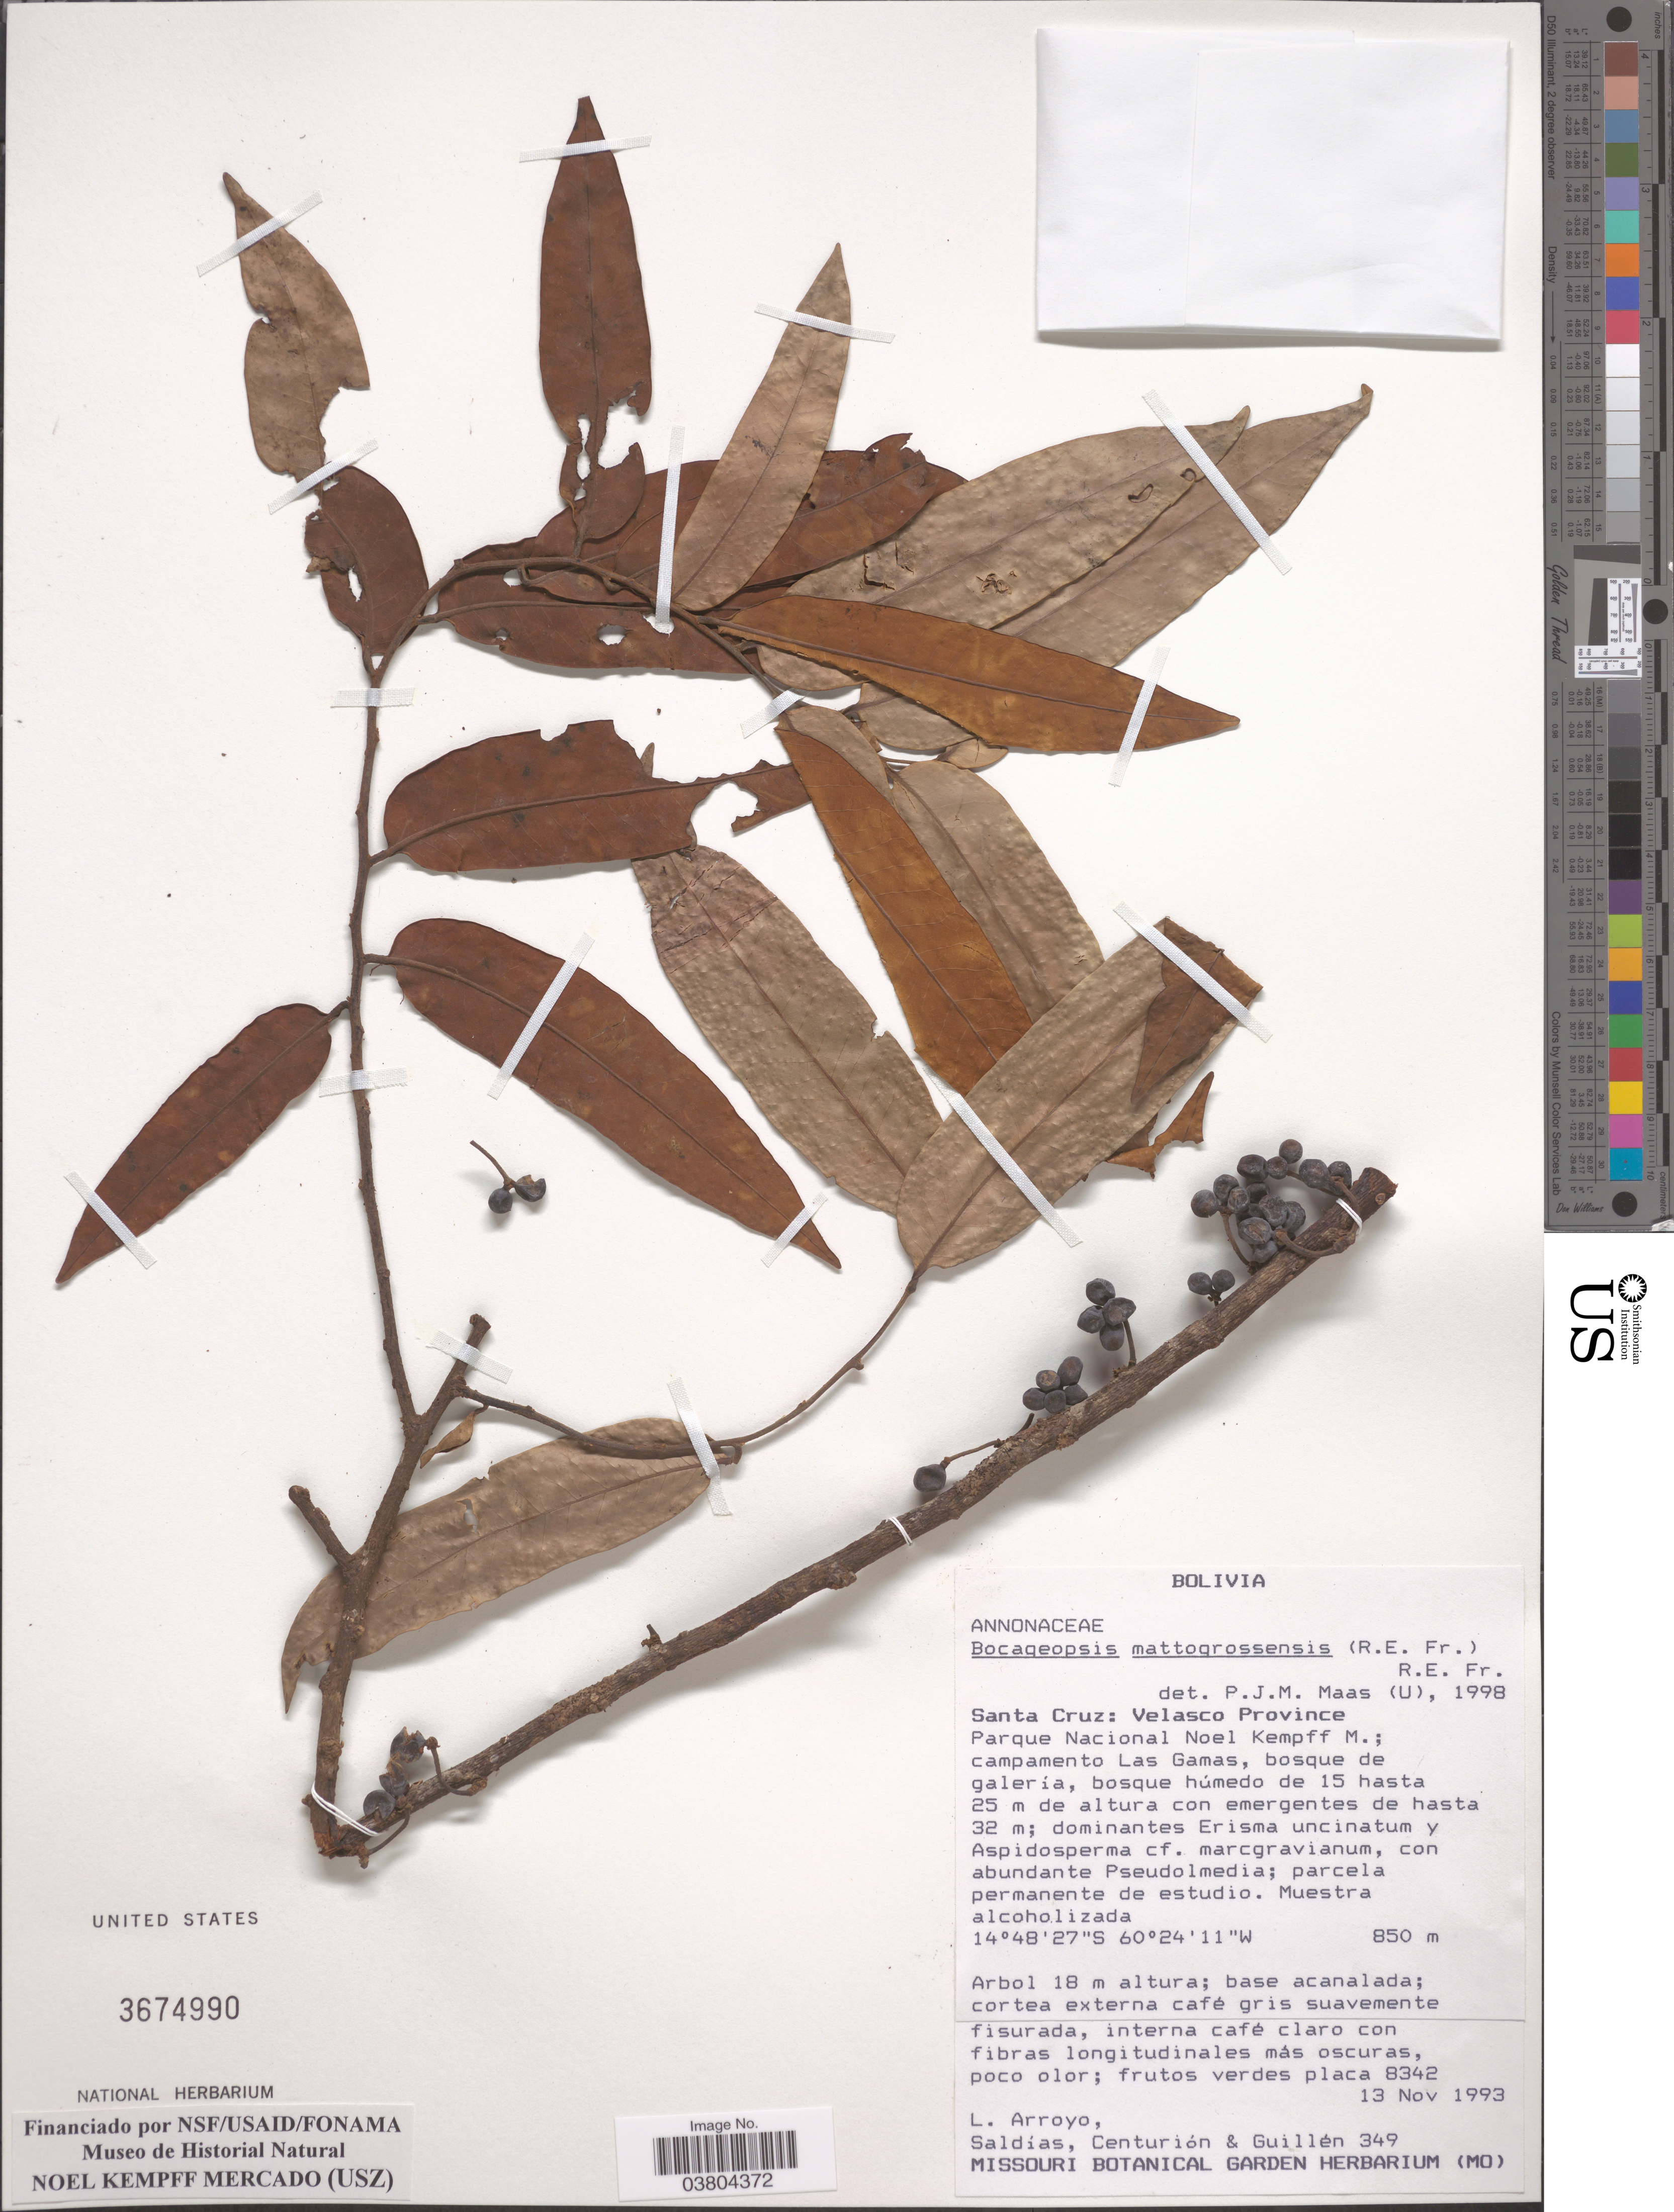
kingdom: Plantae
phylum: Tracheophyta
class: Magnoliopsida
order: Magnoliales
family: Annonaceae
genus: Bocageopsis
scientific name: Bocageopsis mattogrossensis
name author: (R.E. Fr.) R.E. Fr.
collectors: L. Arroyo, -. Saldias, Centurion, -- & -- Guillen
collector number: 349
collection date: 1993-11-13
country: Bolivia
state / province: Santa Cruz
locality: Velasco Province. Parque Nacional Noel Kempff M.; campamento Las Gamas, bosque de galería, bosque húmedo de 15 hasta 25 m de altura con emergentes de hasta 32 m.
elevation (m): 850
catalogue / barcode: US 3674990